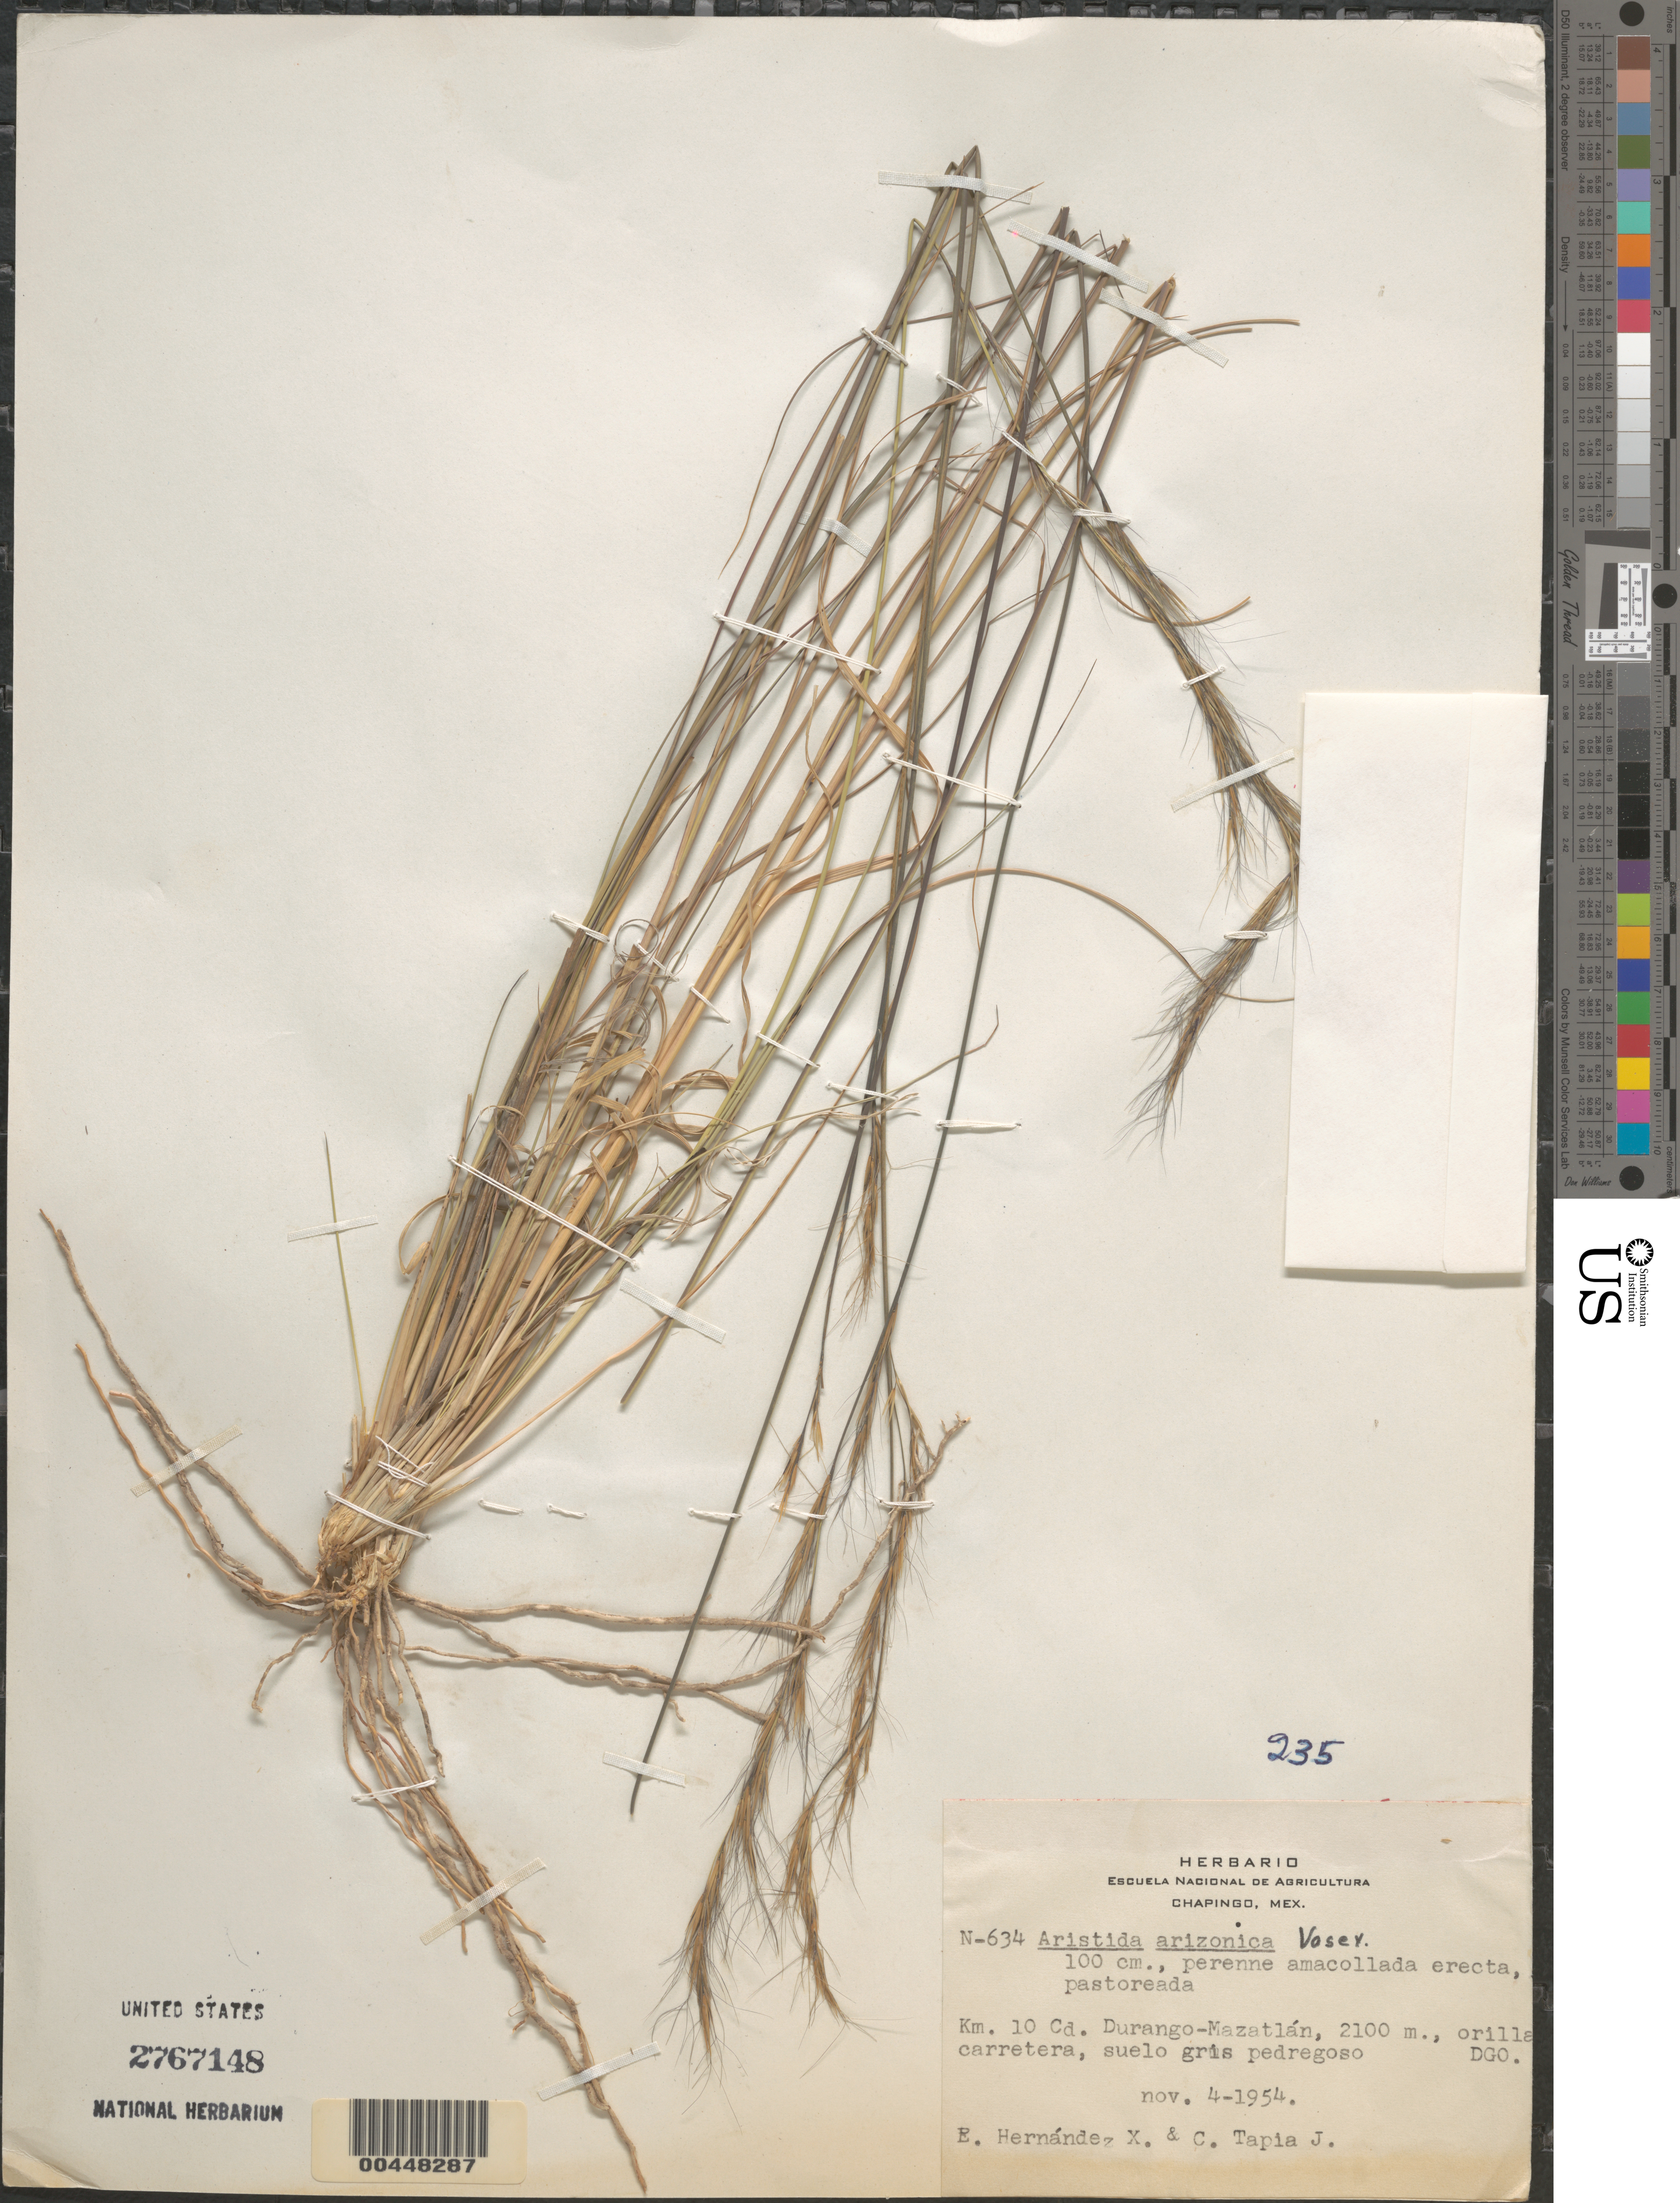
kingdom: Plantae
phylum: Tracheophyta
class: Liliopsida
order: Poales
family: Poaceae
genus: Aristida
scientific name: Aristida arizonica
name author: Vasey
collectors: E. I. Hernández-X. & C. Tapia-J.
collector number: N-634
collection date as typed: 4 Nov 1954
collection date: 1954-11-04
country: Mexico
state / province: Durango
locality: km 10 Cd. Durango-Mazatlán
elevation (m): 2100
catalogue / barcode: US 2767148